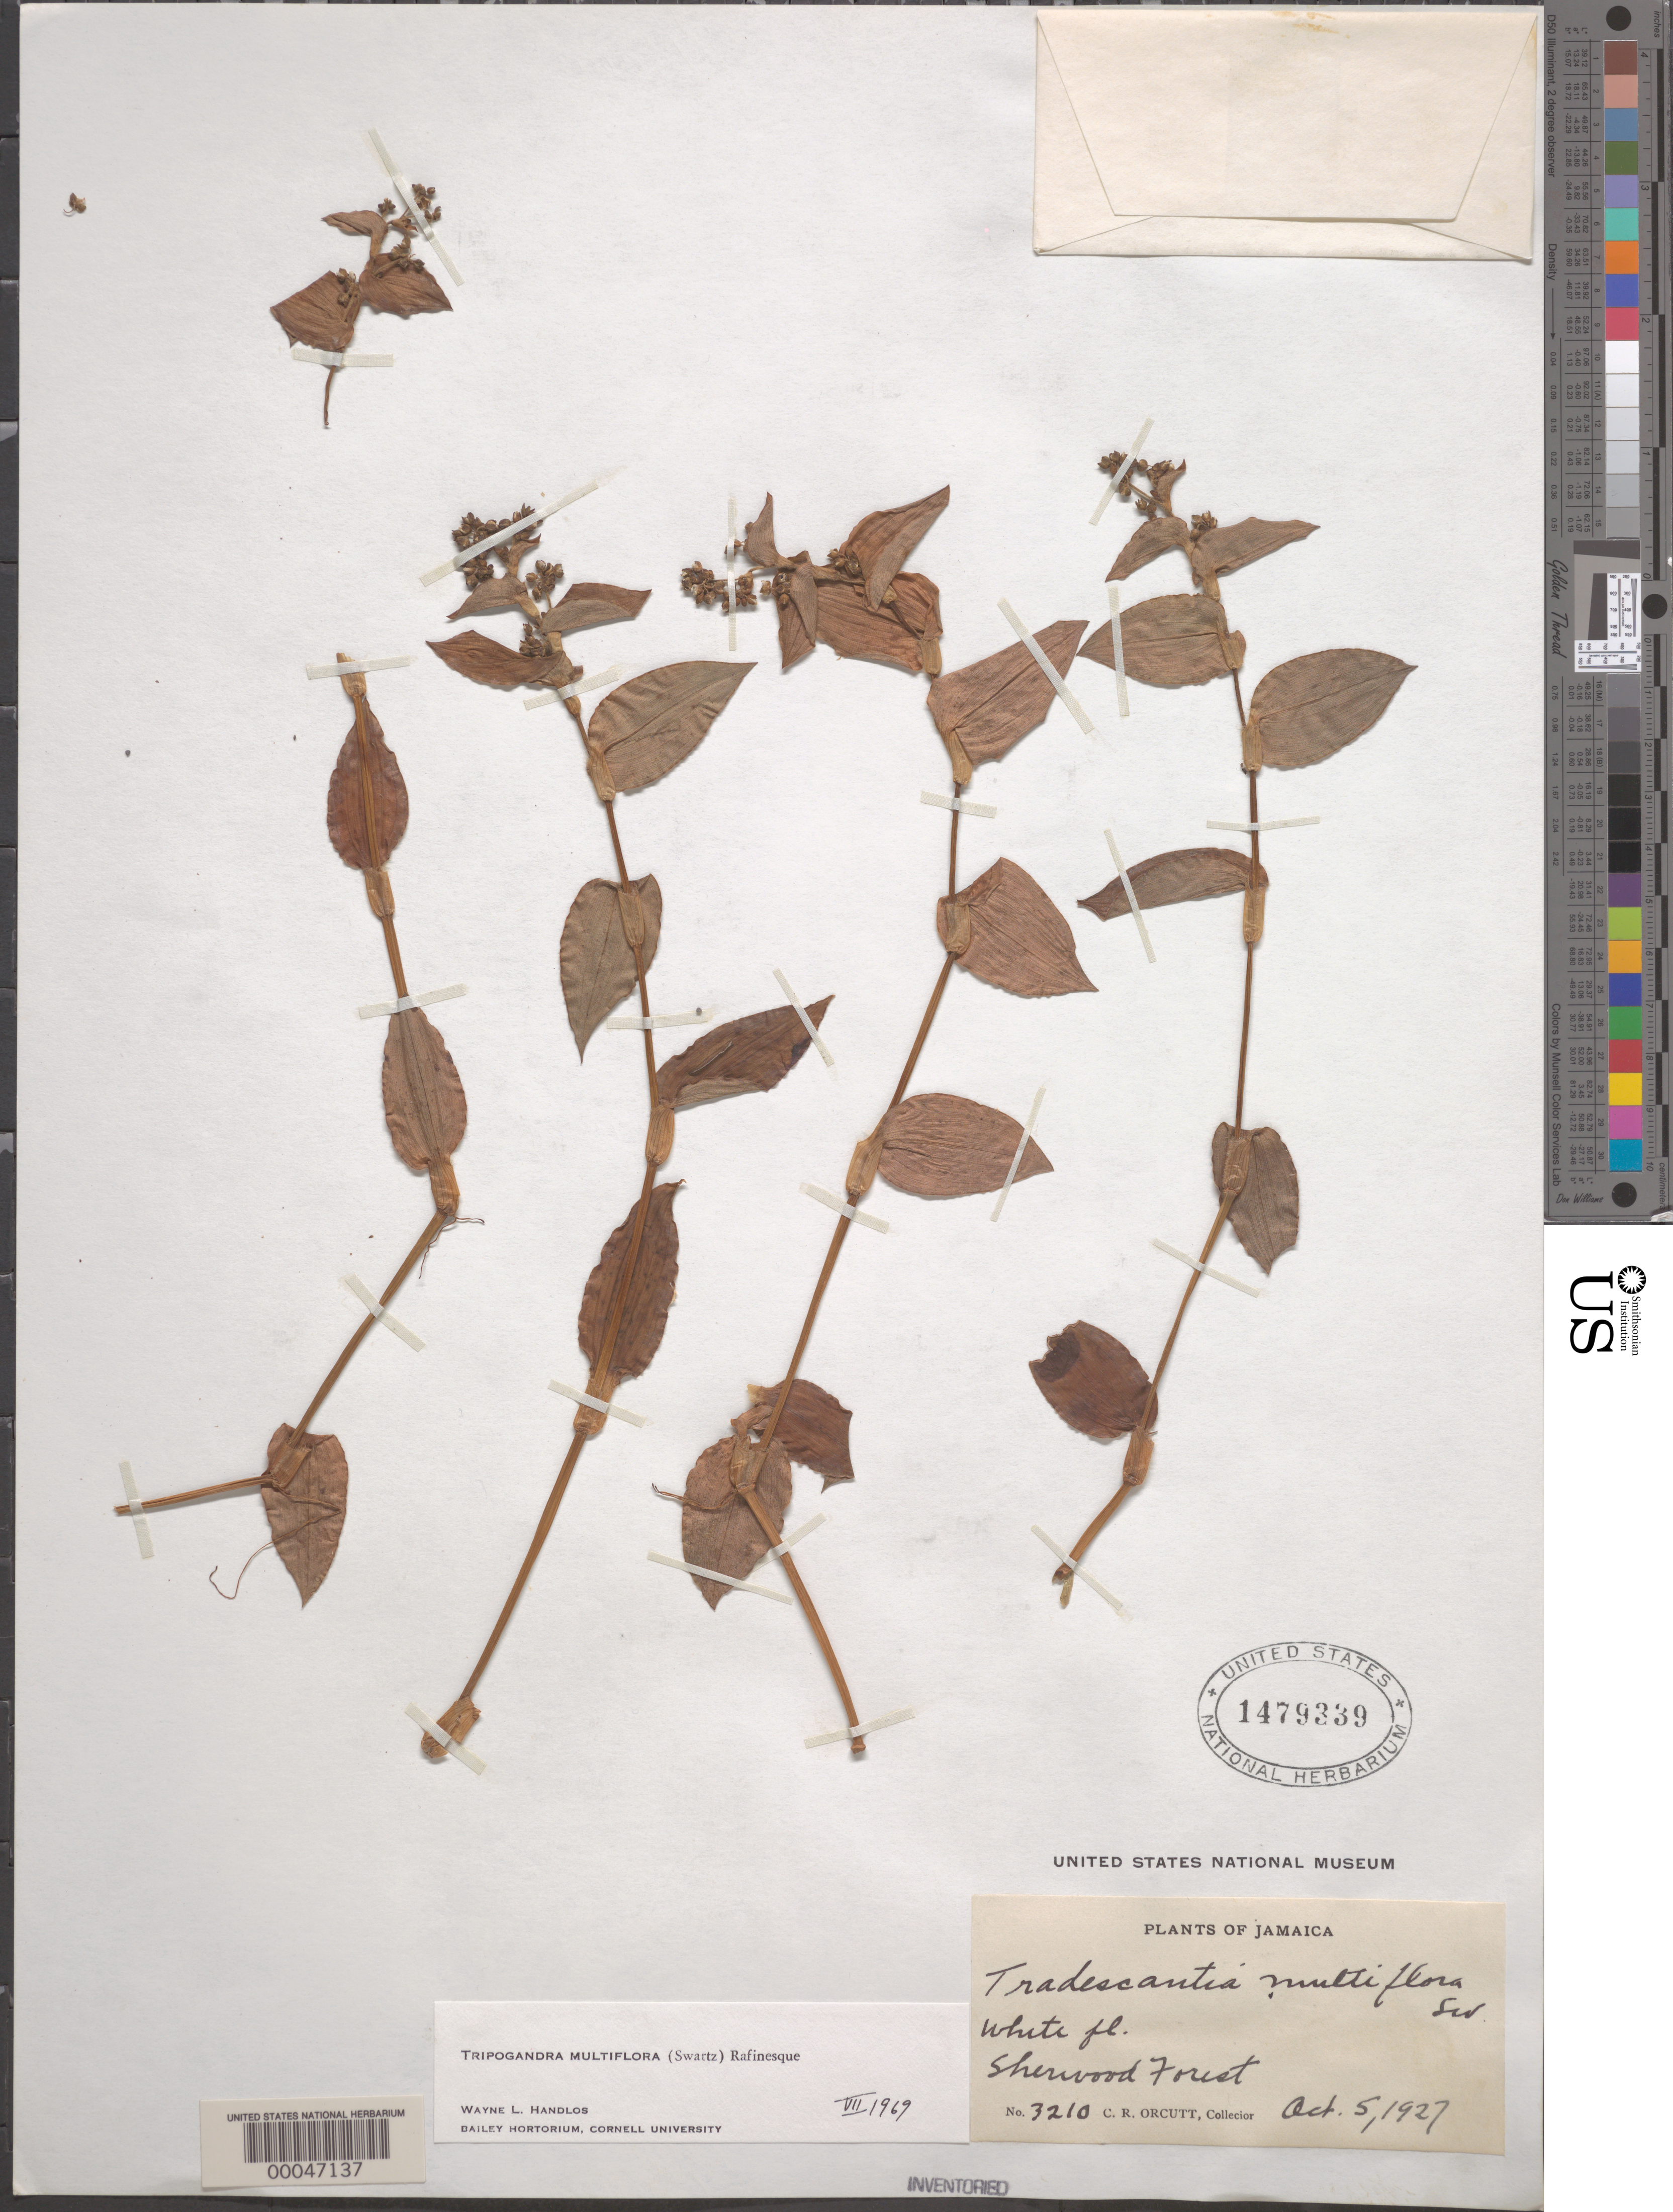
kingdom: Plantae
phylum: Tracheophyta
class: Liliopsida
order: Commelinales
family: Commelinaceae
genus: Tripogandra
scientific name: Tripogandra multiflora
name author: (Sw.) Raf.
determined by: Handlos, W. L.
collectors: C. R. Orcutt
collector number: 3210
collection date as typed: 05 Oct 1927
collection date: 1927-10-05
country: Jamaica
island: Greater Antilles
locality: Sherwood forest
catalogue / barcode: US 1479339